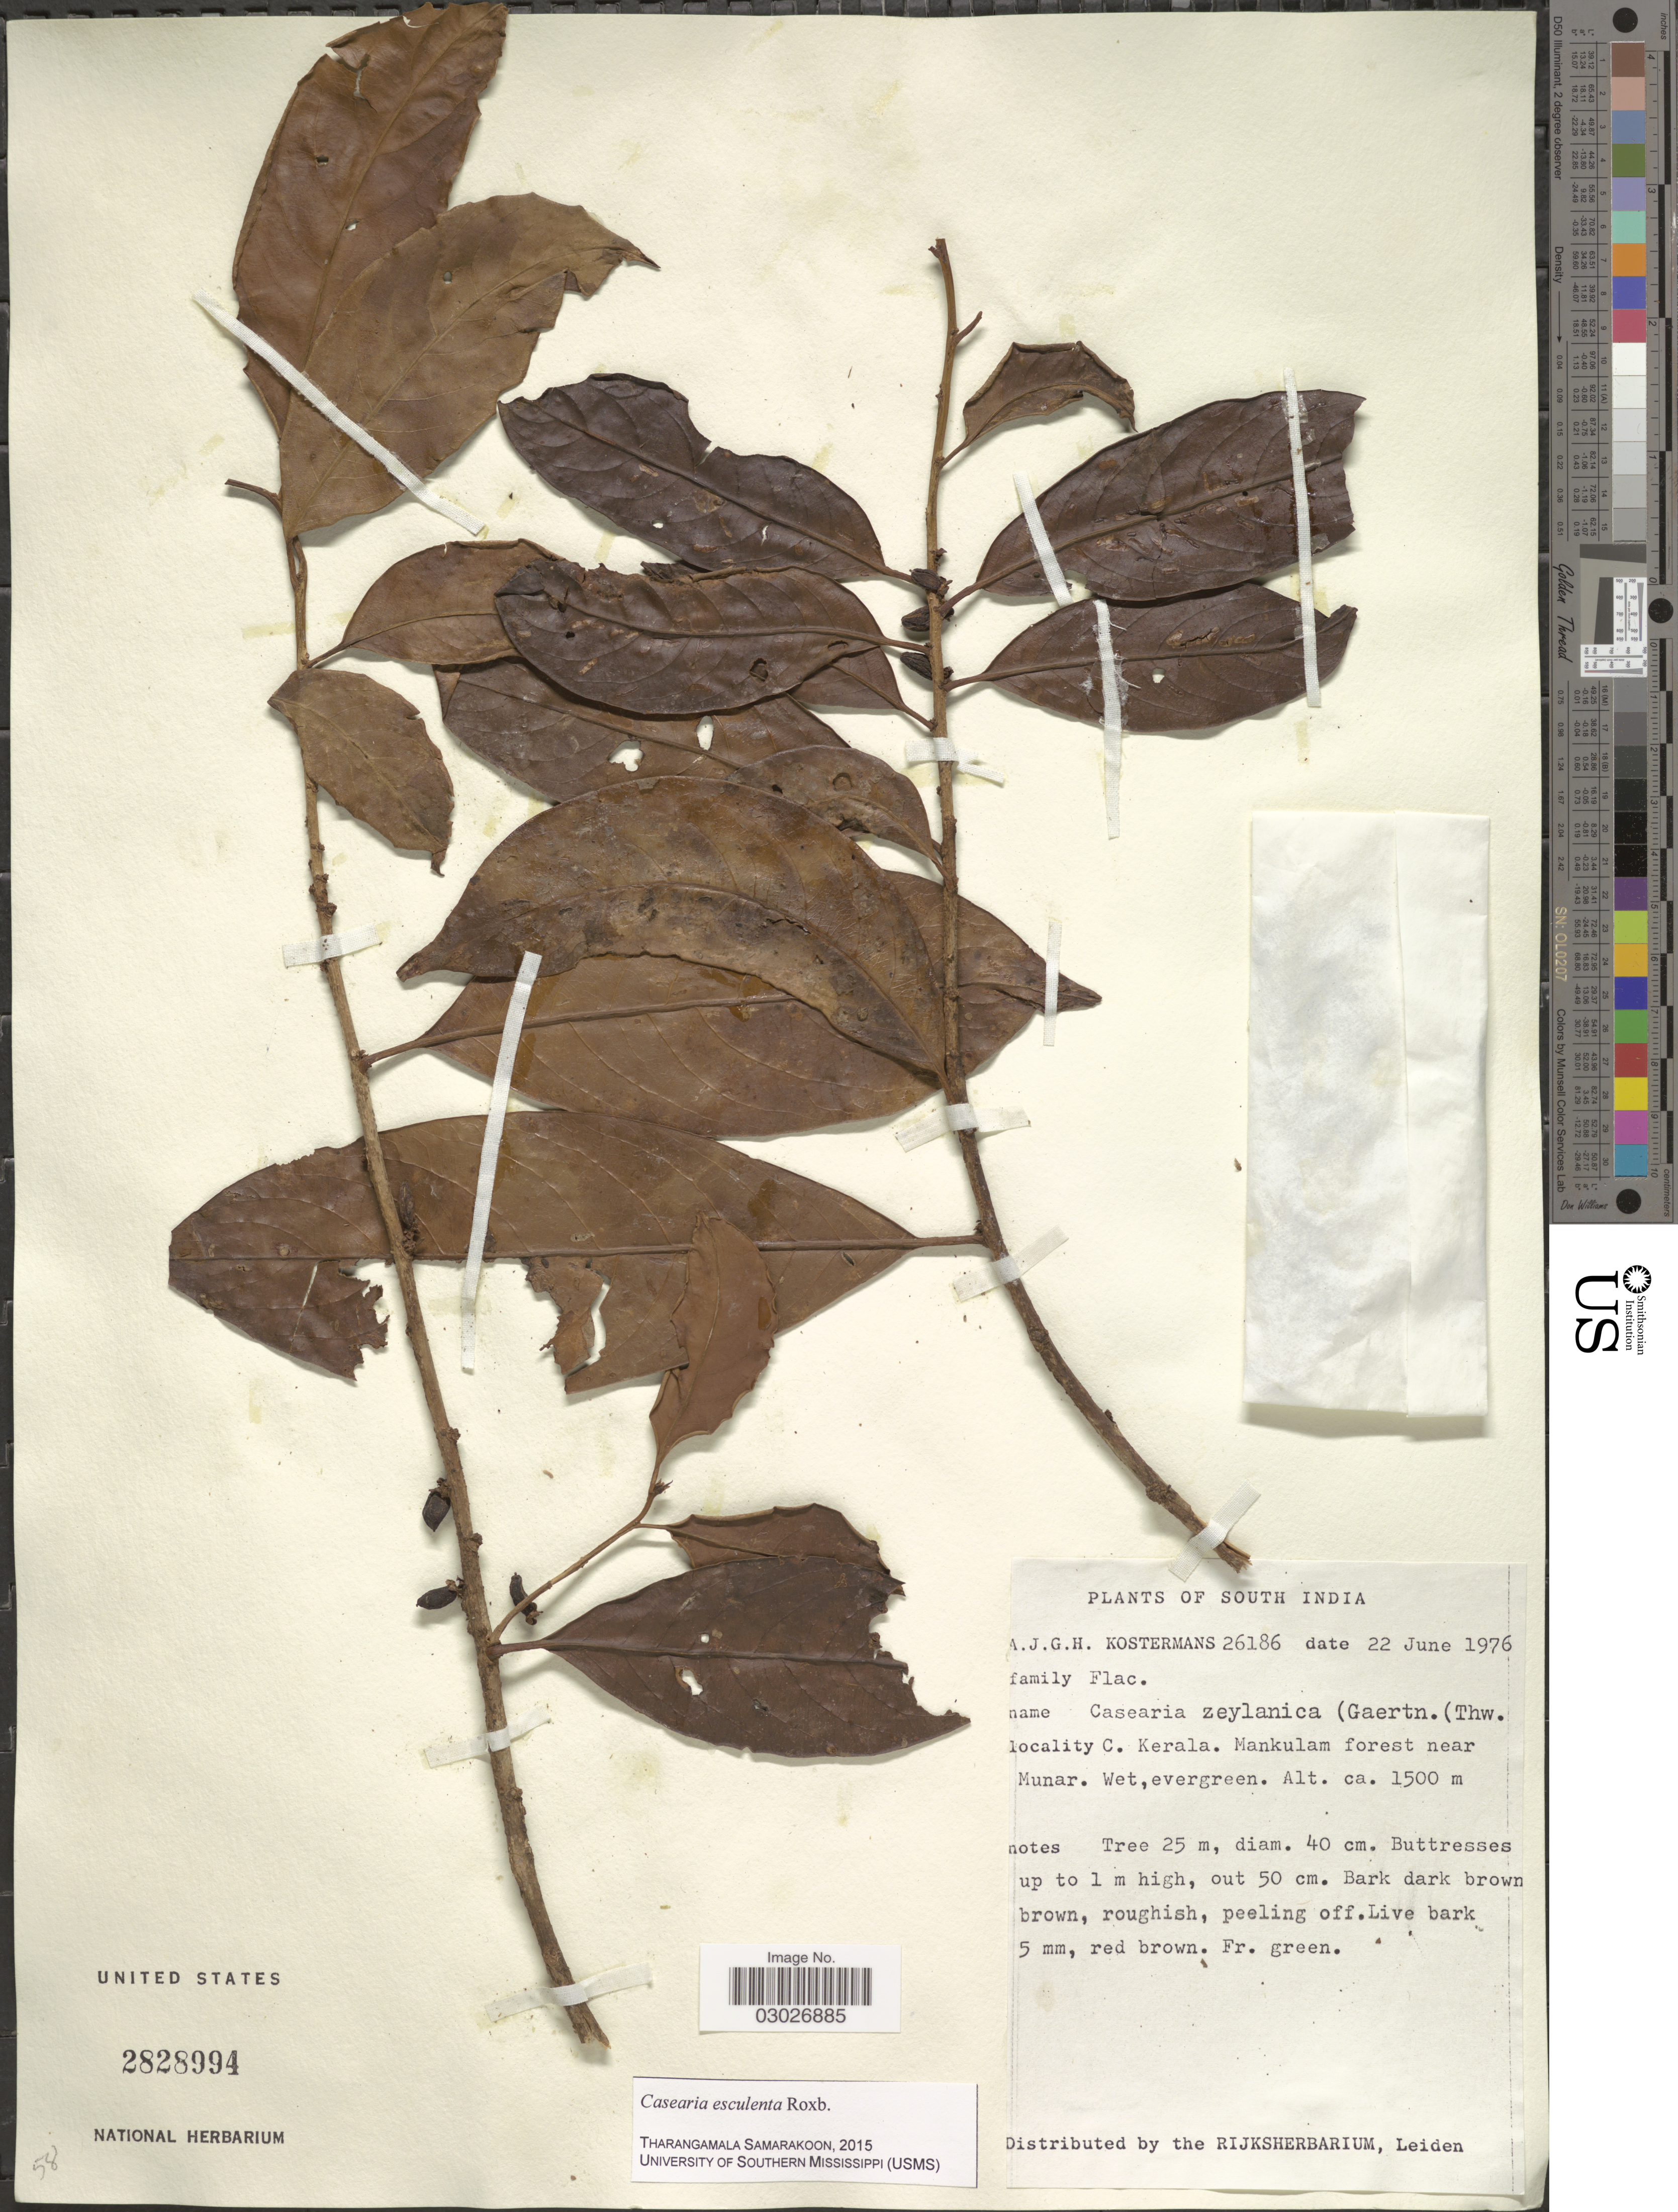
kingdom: Plantae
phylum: Tracheophyta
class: Magnoliopsida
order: Malpighiales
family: Salicaceae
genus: Casearia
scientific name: Casearia esculenta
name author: Roxb.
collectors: A. J. G. Kostermans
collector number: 26186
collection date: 1976-06-22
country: India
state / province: Kerala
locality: South India. C. Kerala. Mankulam forest near Munar.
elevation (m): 1500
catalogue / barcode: US 2828994